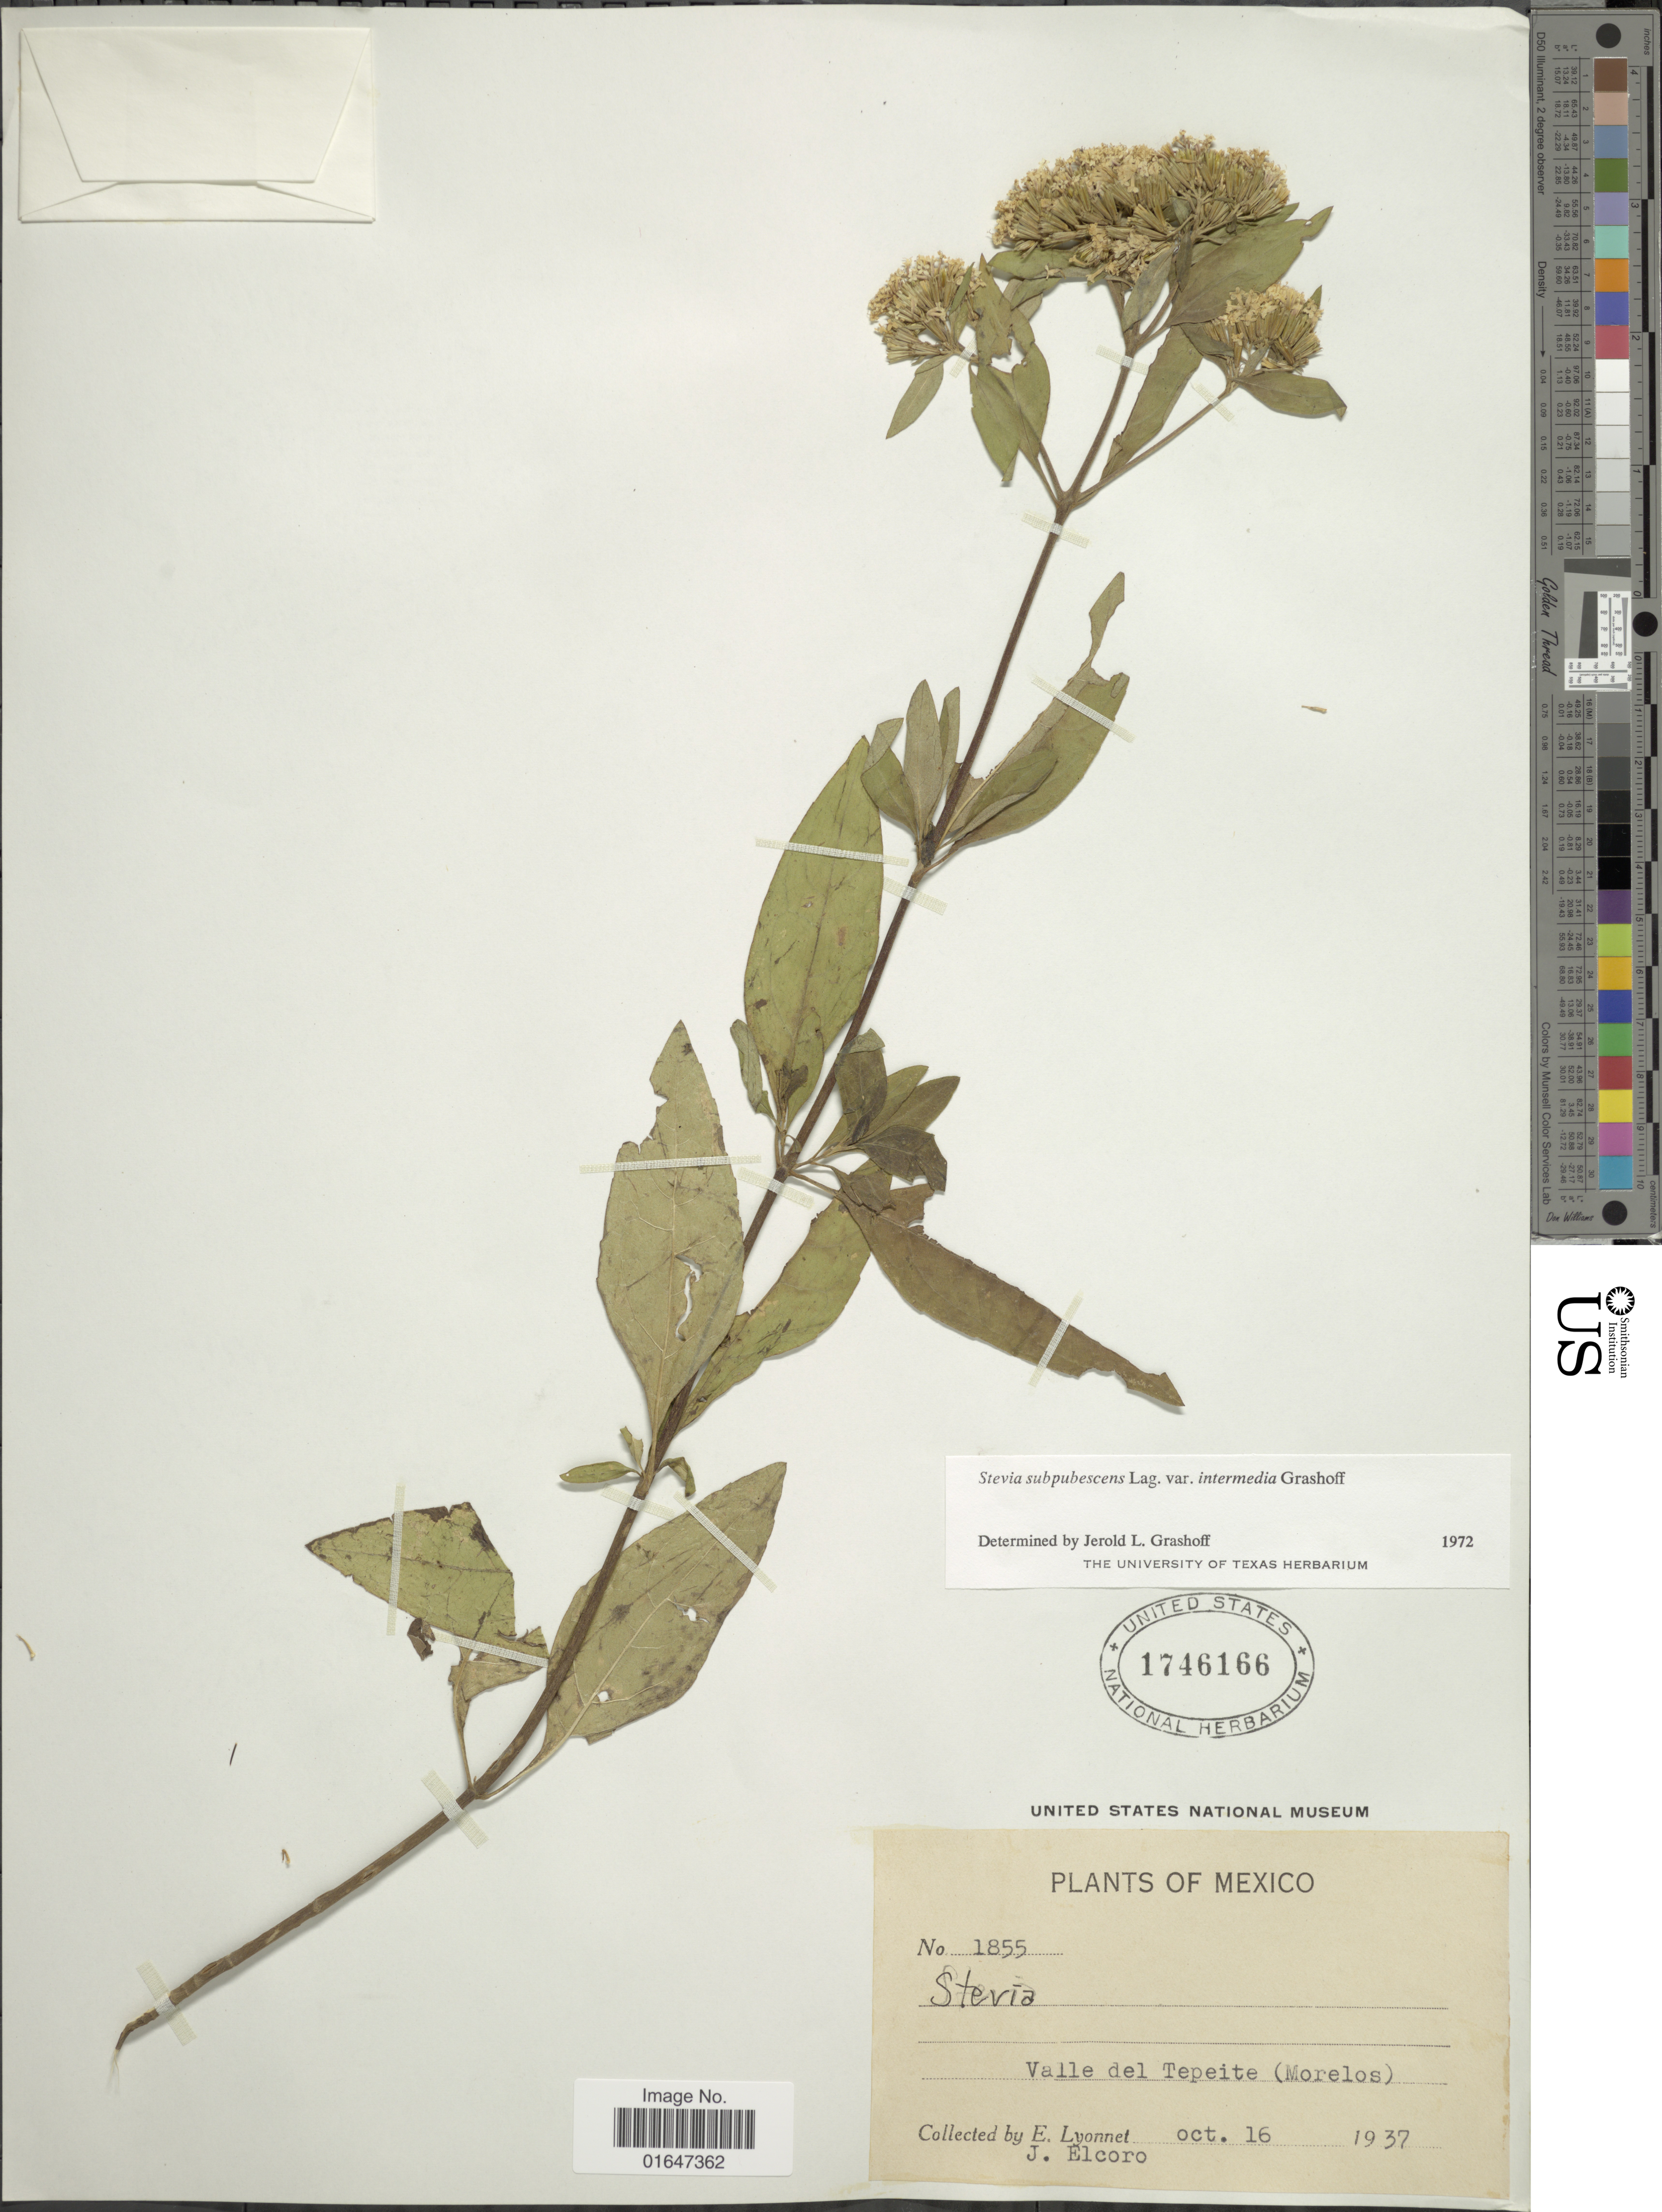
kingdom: Plantae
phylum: Tracheophyta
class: Magnoliopsida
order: Asterales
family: Asteraceae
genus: Stevia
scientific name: Stevia subpubescens var. intermedia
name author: Grashoff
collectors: E. Lyonnet & J. Elcoro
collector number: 1855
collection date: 1937-10-16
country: Mexico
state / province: Morelos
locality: Valle del Tepeite (Morelos)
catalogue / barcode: US 1746166